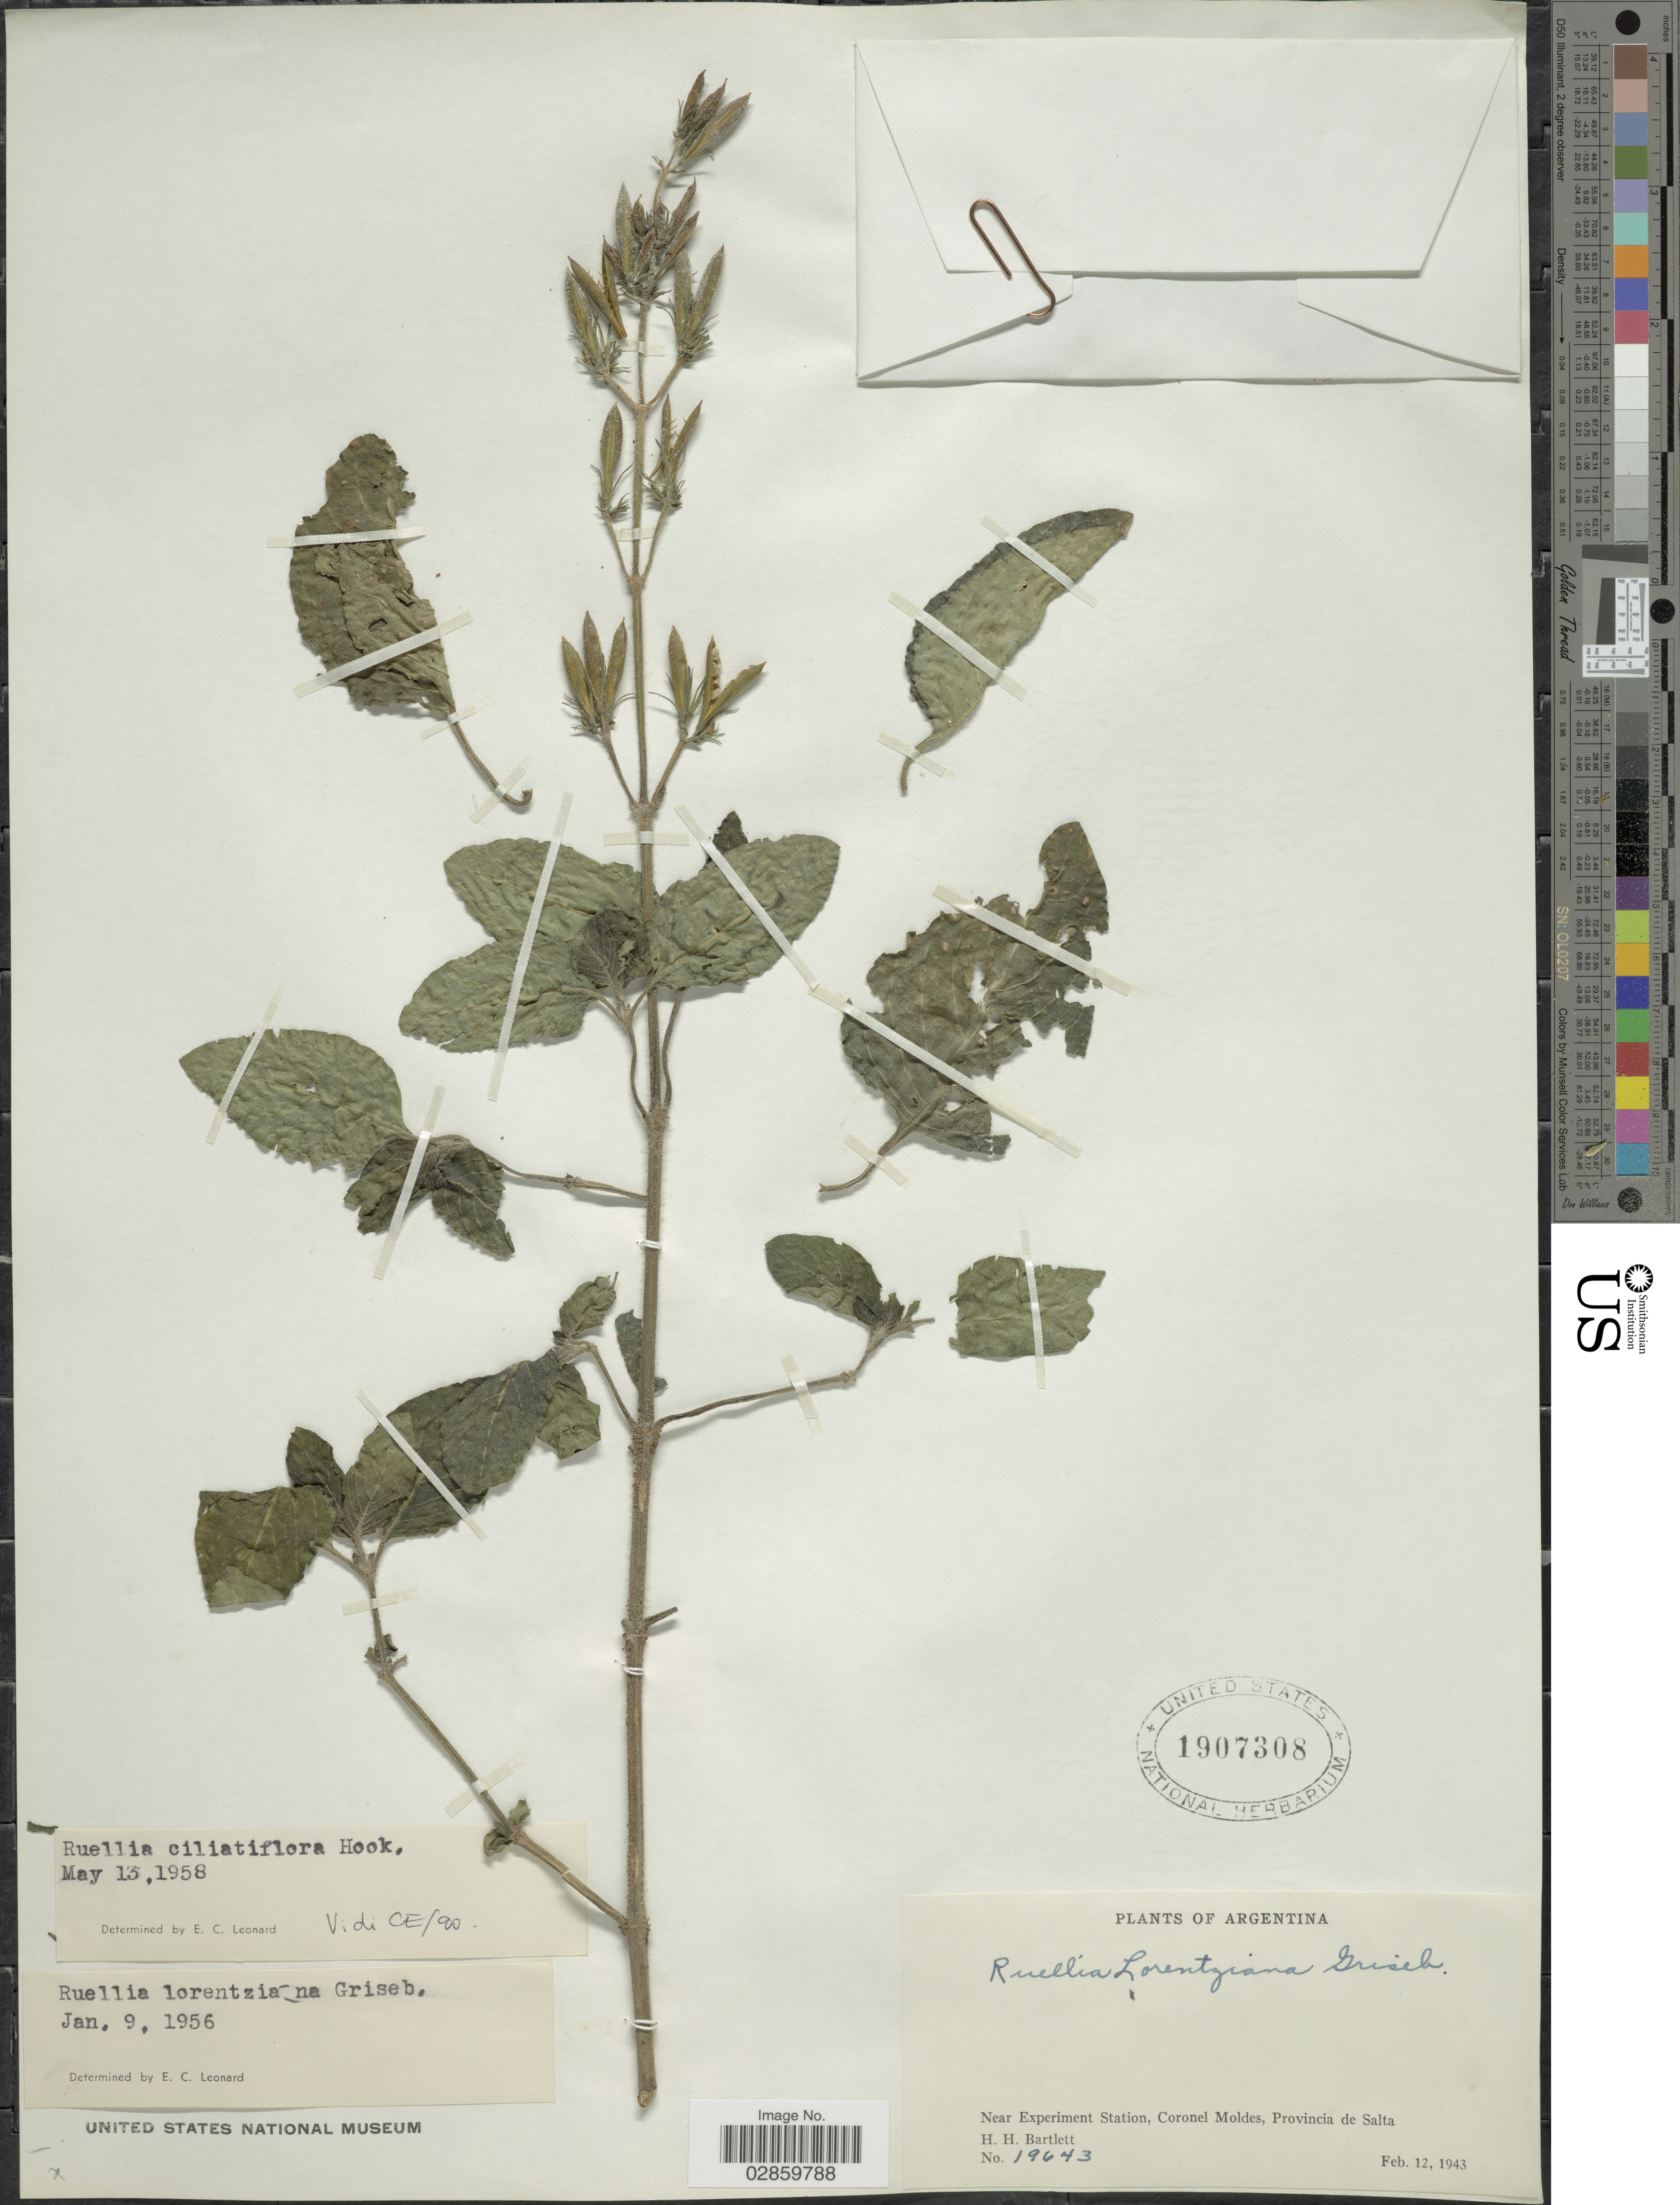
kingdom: Plantae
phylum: Tracheophyta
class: Magnoliopsida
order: Lamiales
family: Acanthaceae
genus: Ruellia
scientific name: Ruellia ciliatiflora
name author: Hook.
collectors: H. H. Bartlett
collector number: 19643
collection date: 1943-02-12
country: Argentina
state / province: Salta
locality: Near Experiment Station, Coronel Moldes.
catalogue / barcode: US 1907308